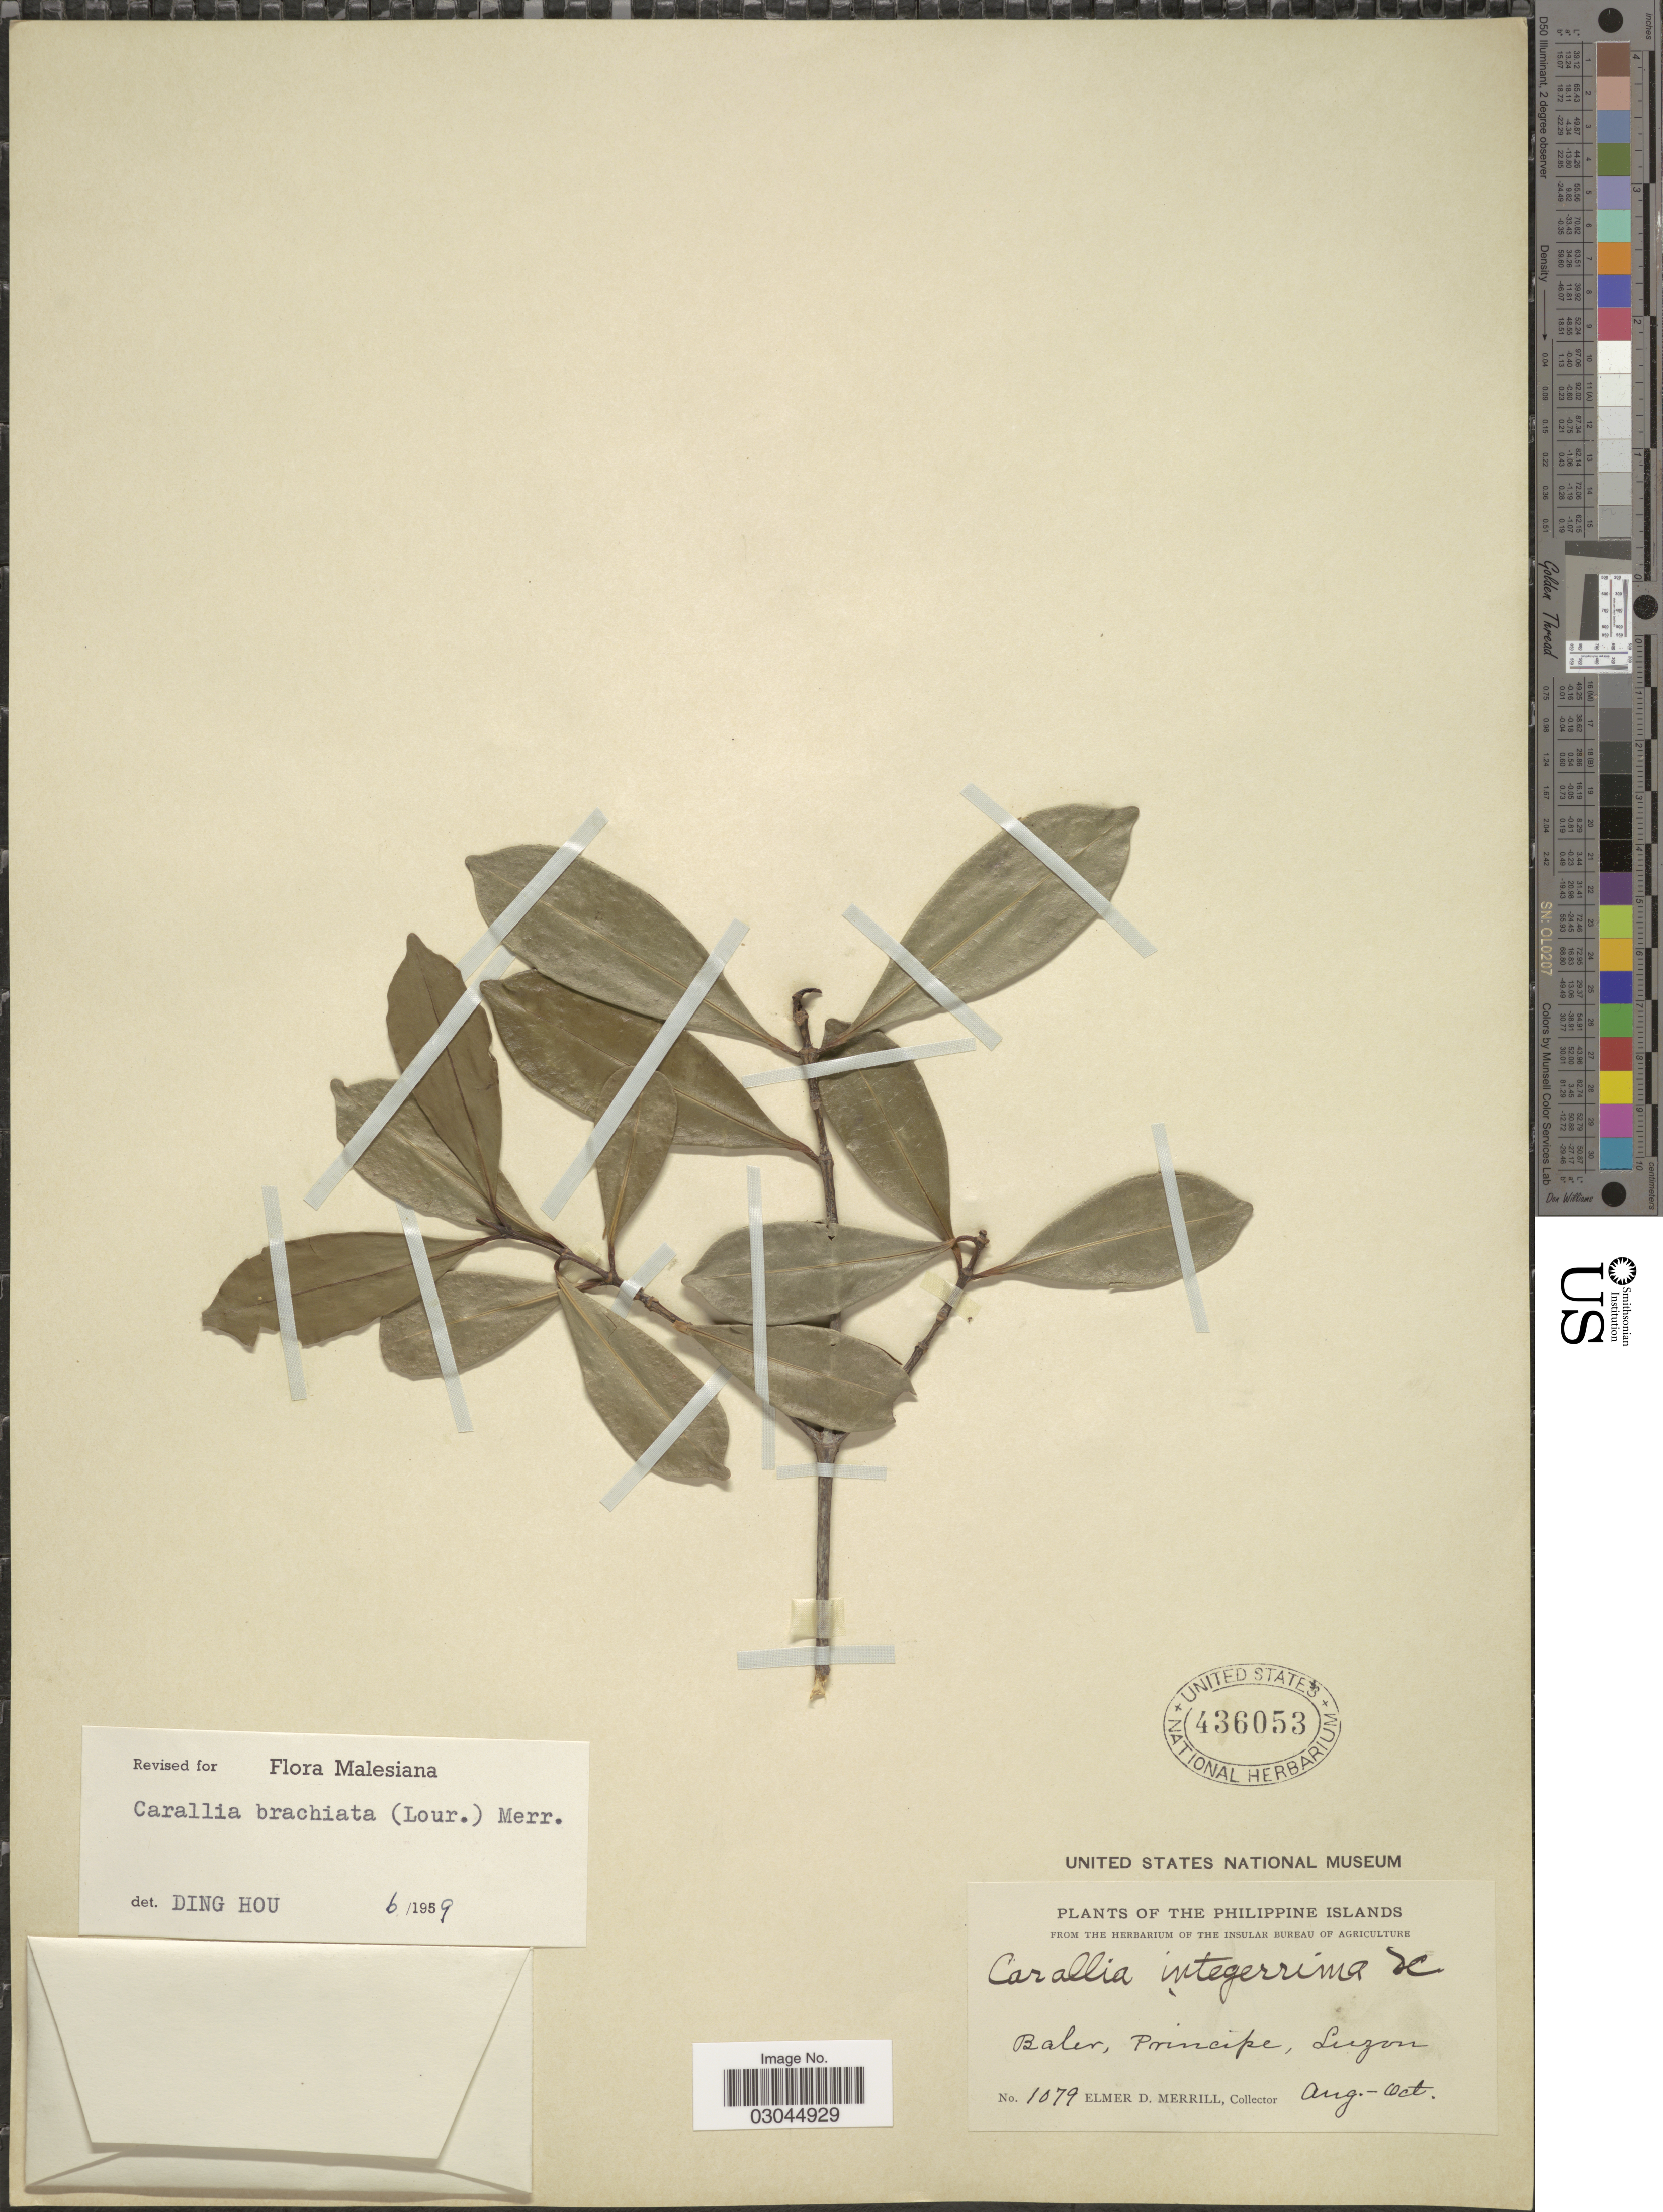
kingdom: Plantae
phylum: Tracheophyta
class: Magnoliopsida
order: Malpighiales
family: Rhizophoraceae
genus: Carallia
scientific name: Carallia brachiata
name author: (Lour.) Merr.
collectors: E. D. Merrill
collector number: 1079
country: Philippines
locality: Baler, Principe, Luzon.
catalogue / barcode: US 436053